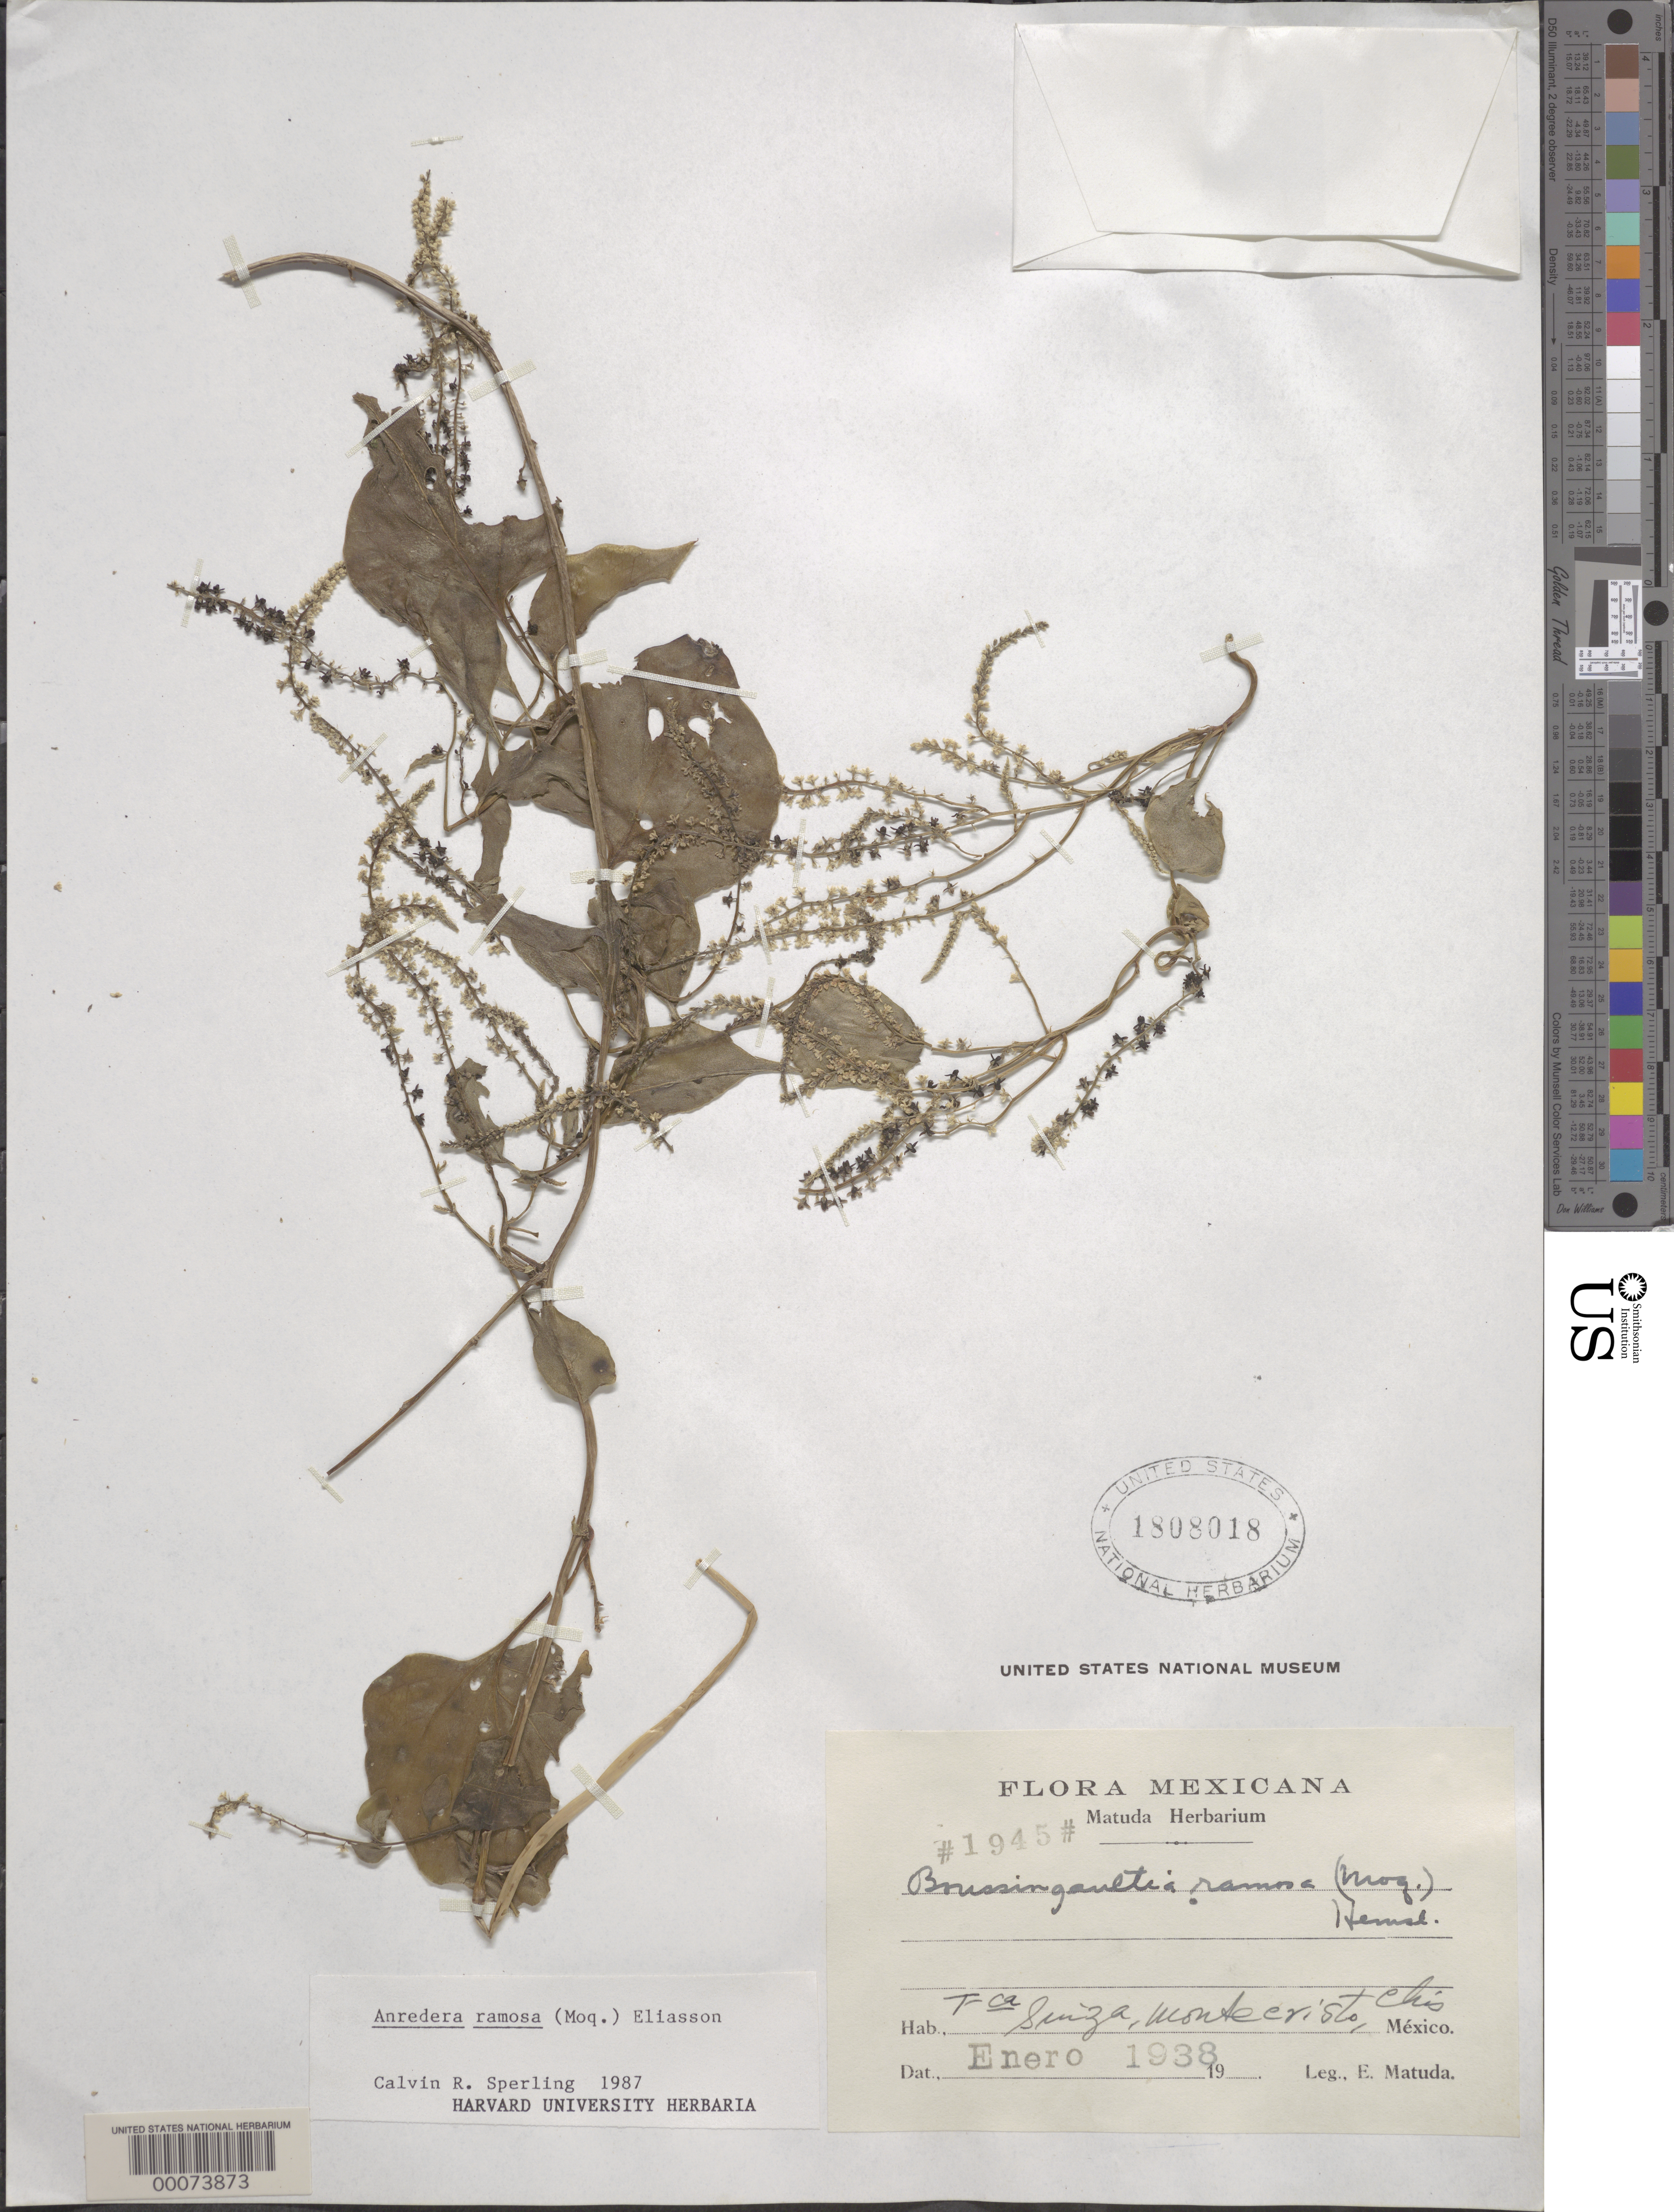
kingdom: Plantae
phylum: Tracheophyta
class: Magnoliopsida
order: Caryophyllales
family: Basellaceae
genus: Anredera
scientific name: Anredera ramosa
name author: (Moq.) Eliasson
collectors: E. Matuda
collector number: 1945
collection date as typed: Jan 1938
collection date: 1938-01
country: Mexico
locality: E of Monserrat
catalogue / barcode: US 1808018